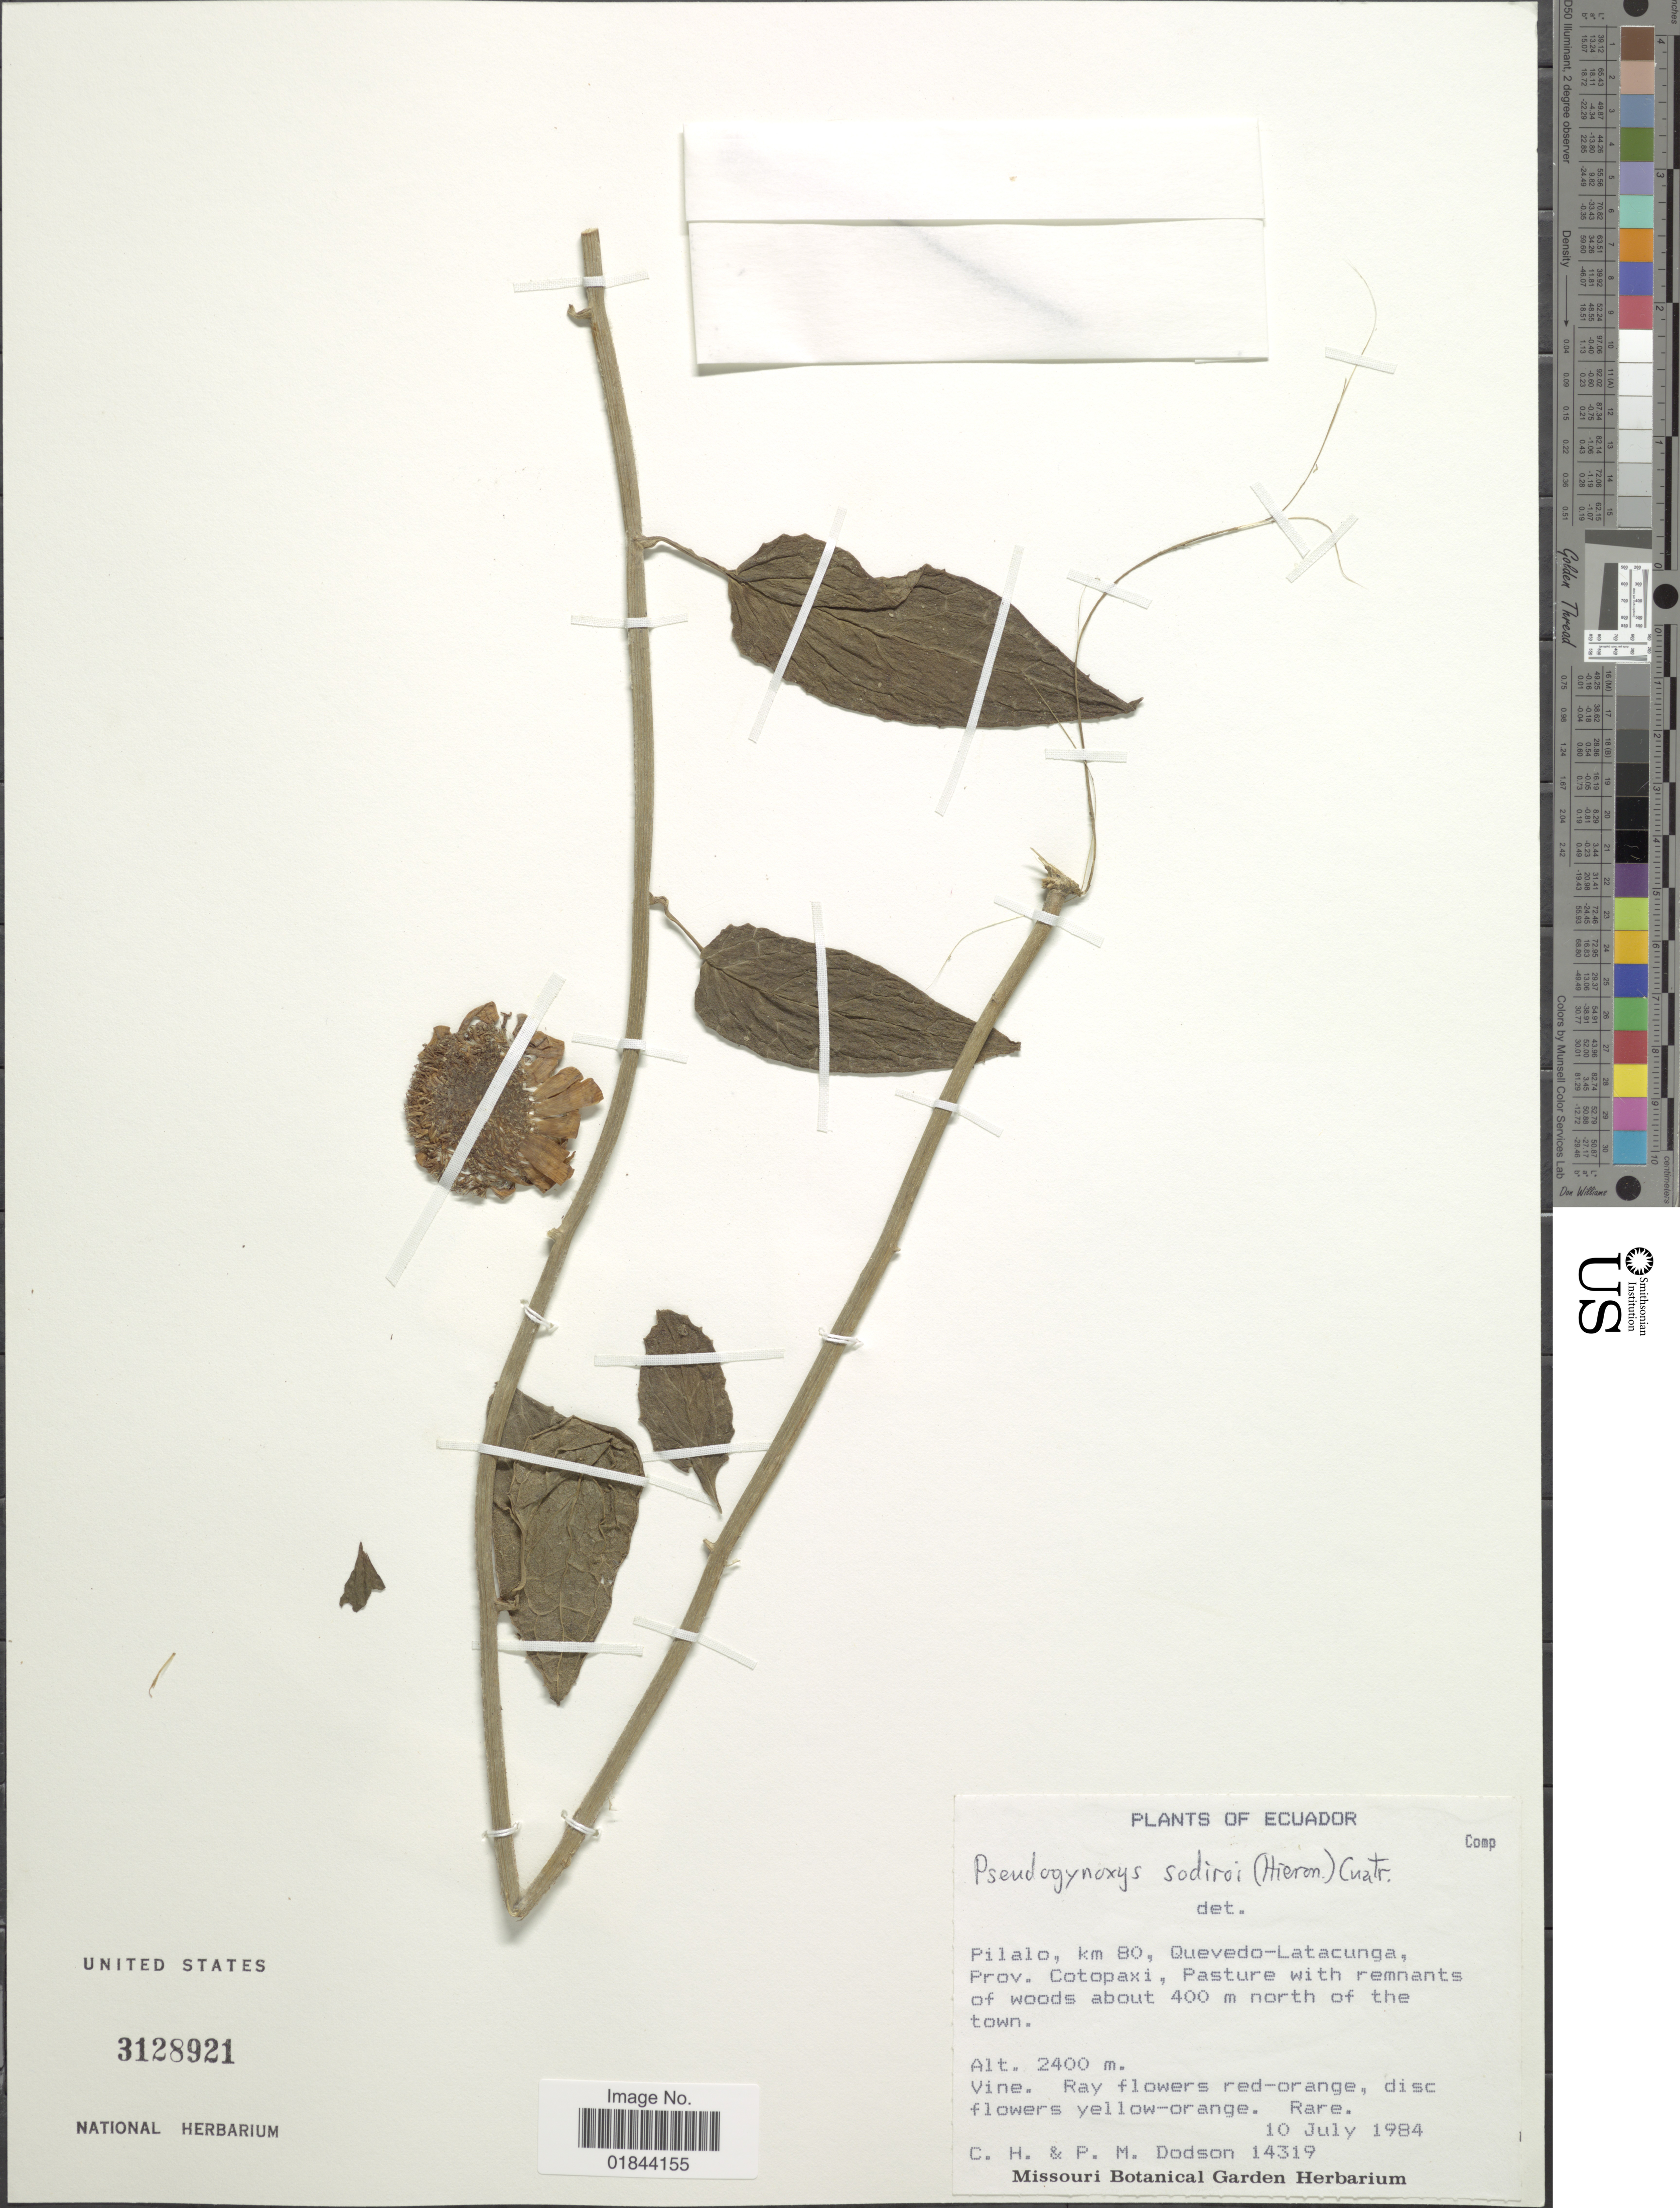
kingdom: Plantae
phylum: Tracheophyta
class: Magnoliopsida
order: Asterales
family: Asteraceae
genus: Pseudogynoxys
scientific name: Pseudogynoxys sodiroi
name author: (Hieron.) Cuatrec.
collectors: C. H. Dodson & P. M. Dodson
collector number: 14319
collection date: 1984-07-10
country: Ecuador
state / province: Cotopaxi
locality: Pilalo, km 80, Quevedo-Latacunga, Pasture with remnants of woods about 400 m north of the town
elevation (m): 2400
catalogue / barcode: US 3128921